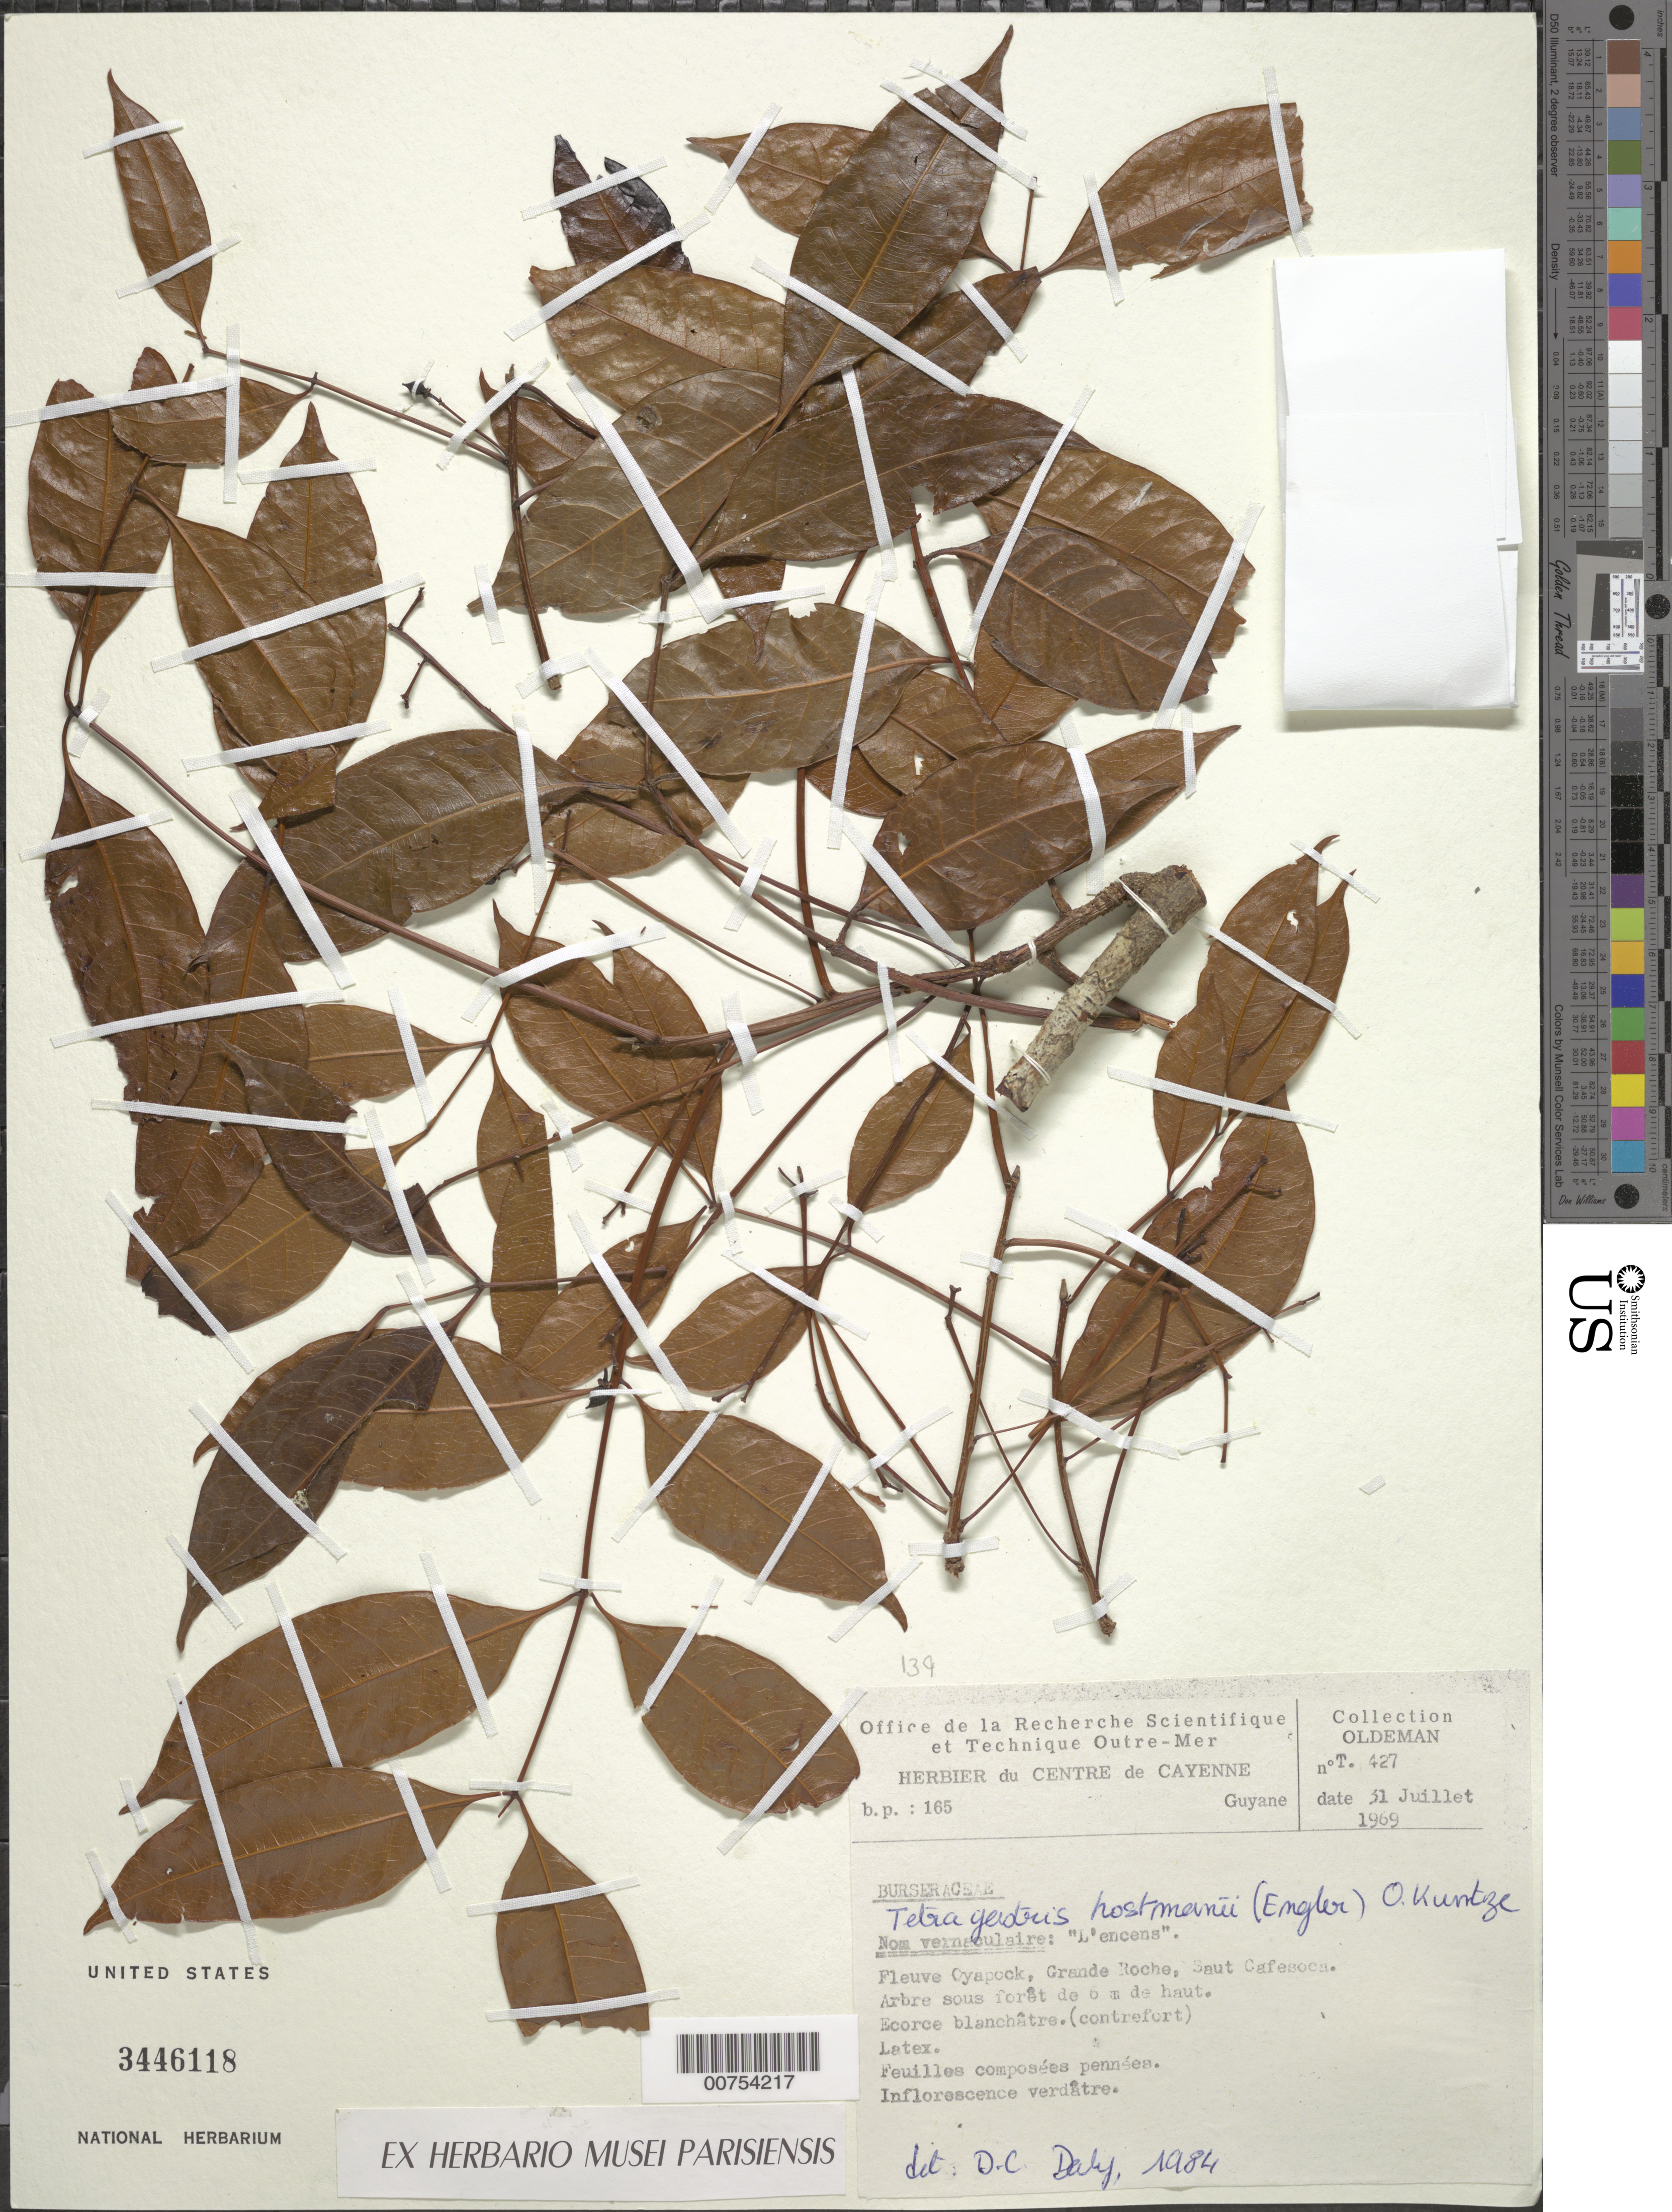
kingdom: Plantae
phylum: Tracheophyta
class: Magnoliopsida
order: Sapindales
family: Burseraceae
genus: Protium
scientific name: Protium surinamense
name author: Byng & Christenh.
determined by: Daly, Douglas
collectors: R. Oldeman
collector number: T 427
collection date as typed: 31-Jul-69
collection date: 1969-07-31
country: French Guiana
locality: Fleuve Oyapock, Grande Roche, Saut Cafesoca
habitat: Forest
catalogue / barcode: US 3446118